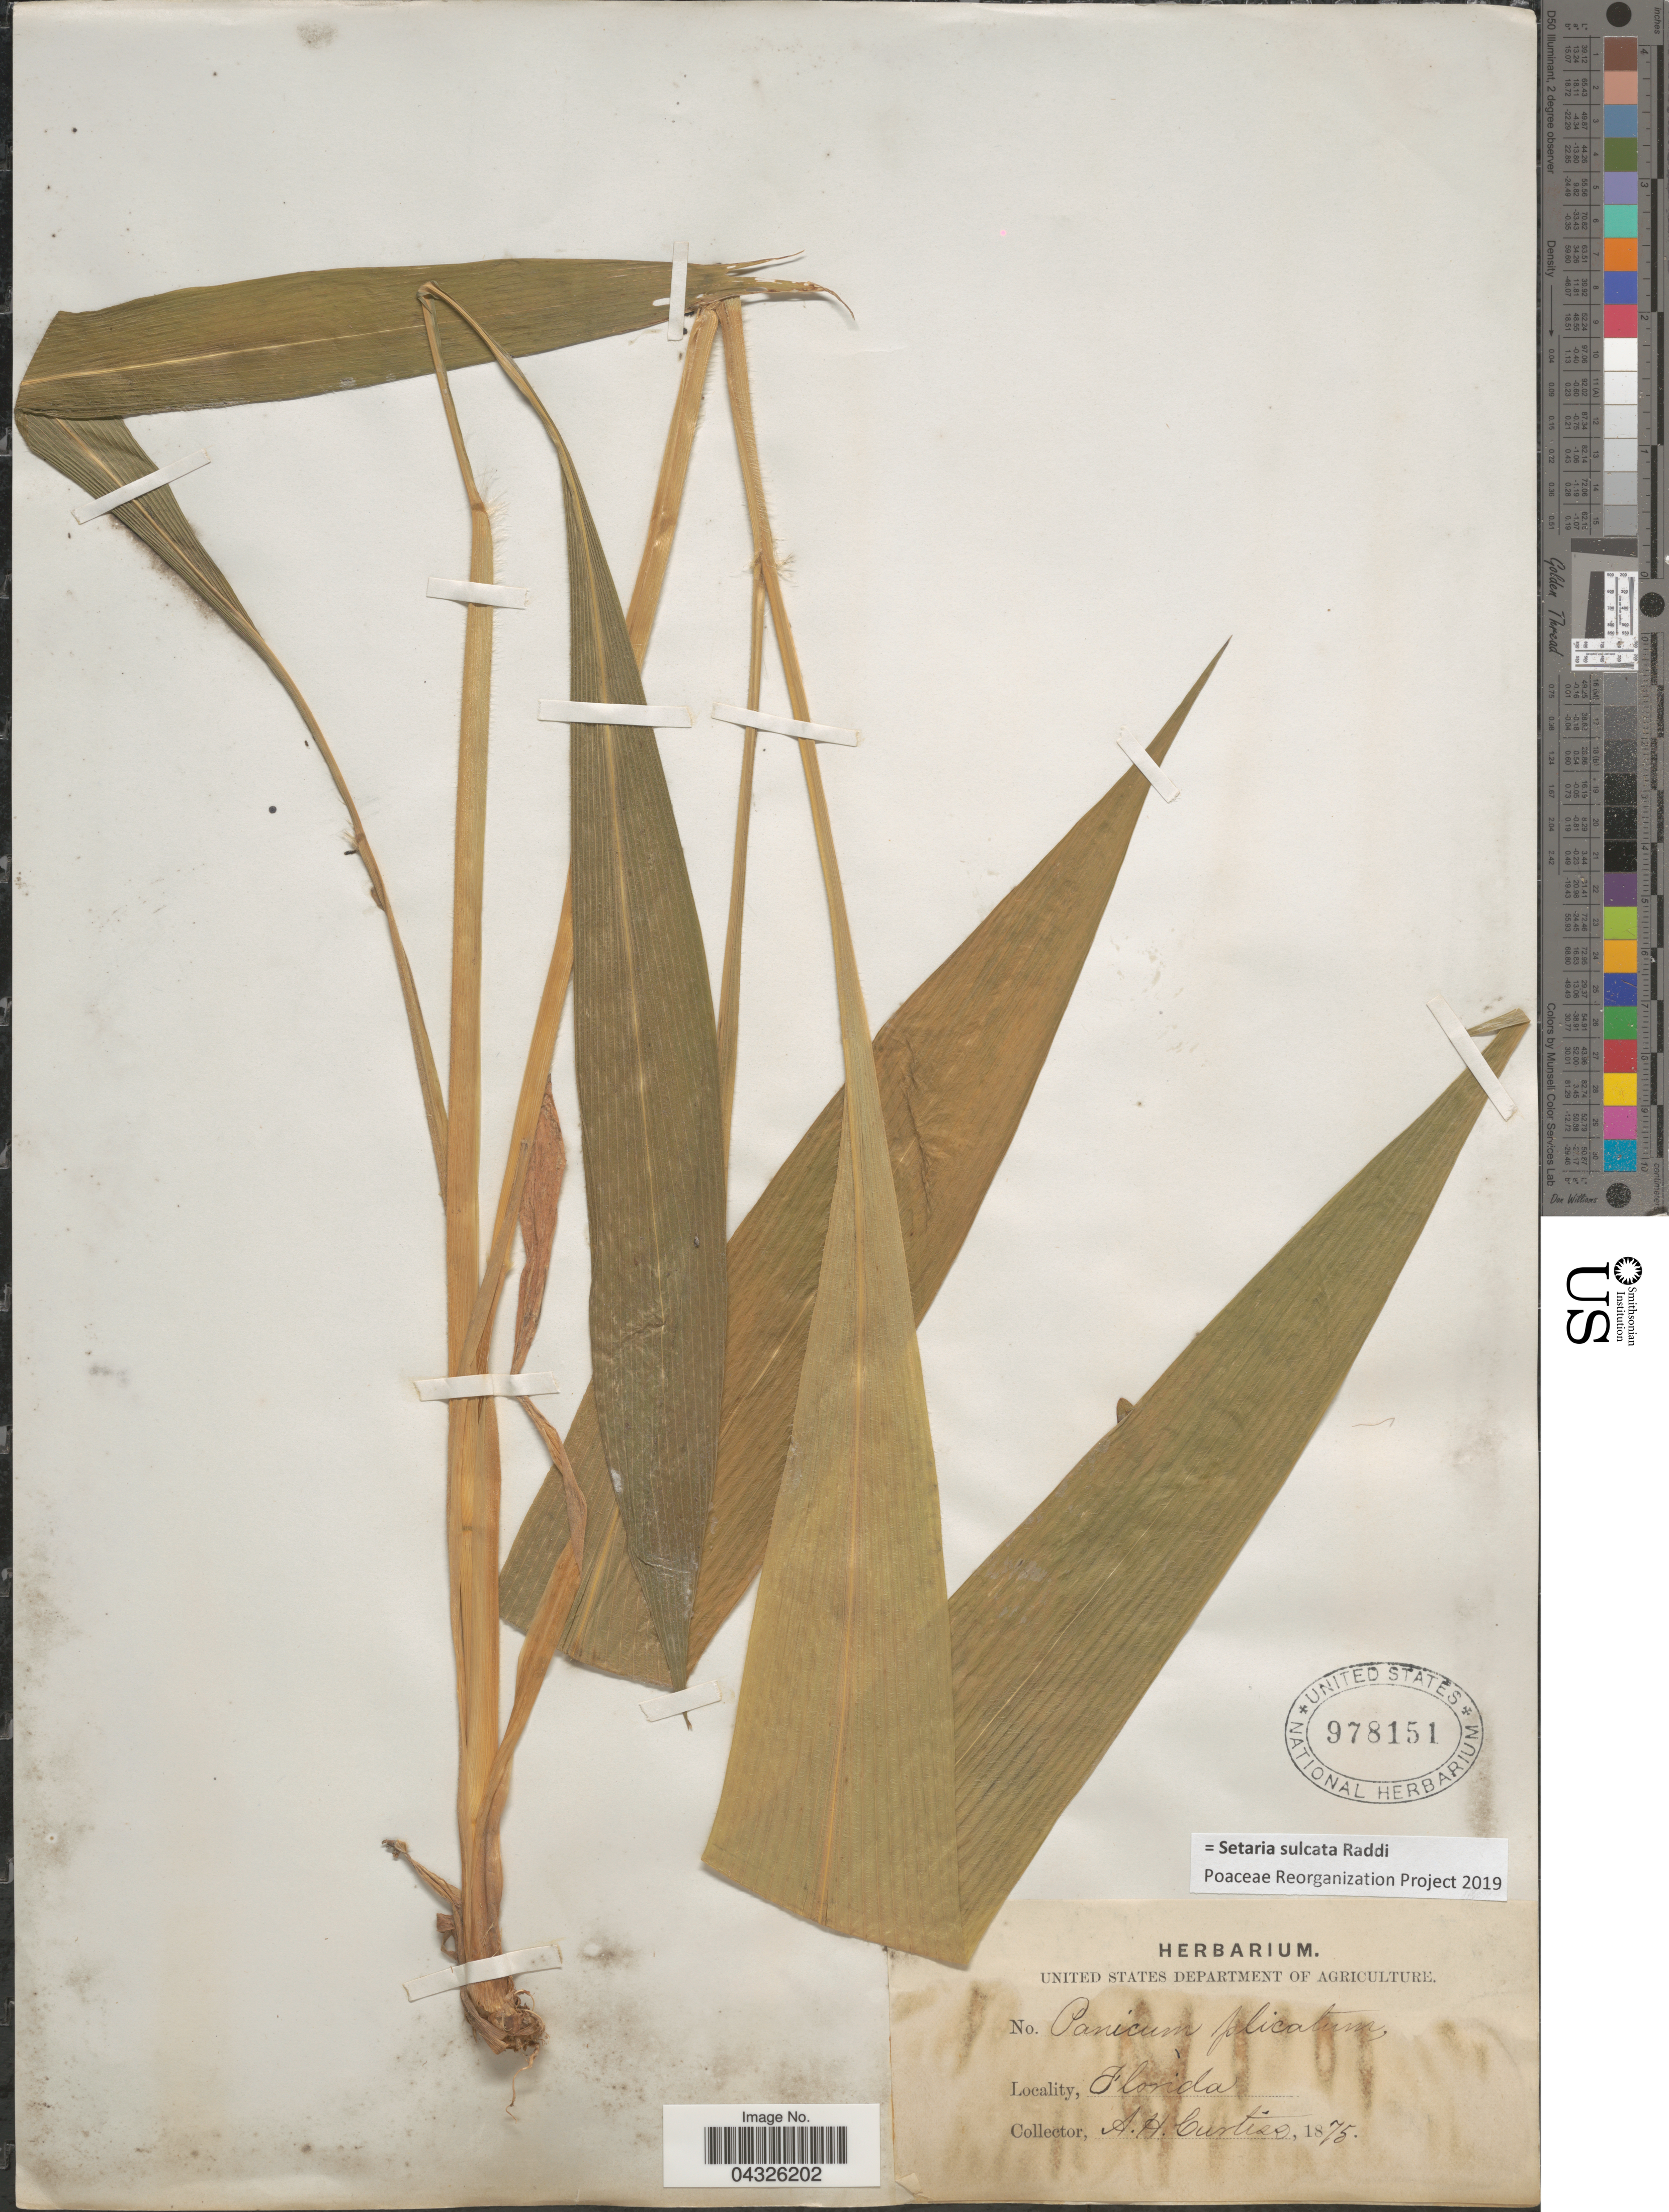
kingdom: Plantae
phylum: Tracheophyta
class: Liliopsida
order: Poales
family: Poaceae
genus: Setaria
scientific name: Setaria sulcata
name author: Raddi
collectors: A. H. Curtiss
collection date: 1875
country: United States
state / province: Florida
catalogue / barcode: US 978151